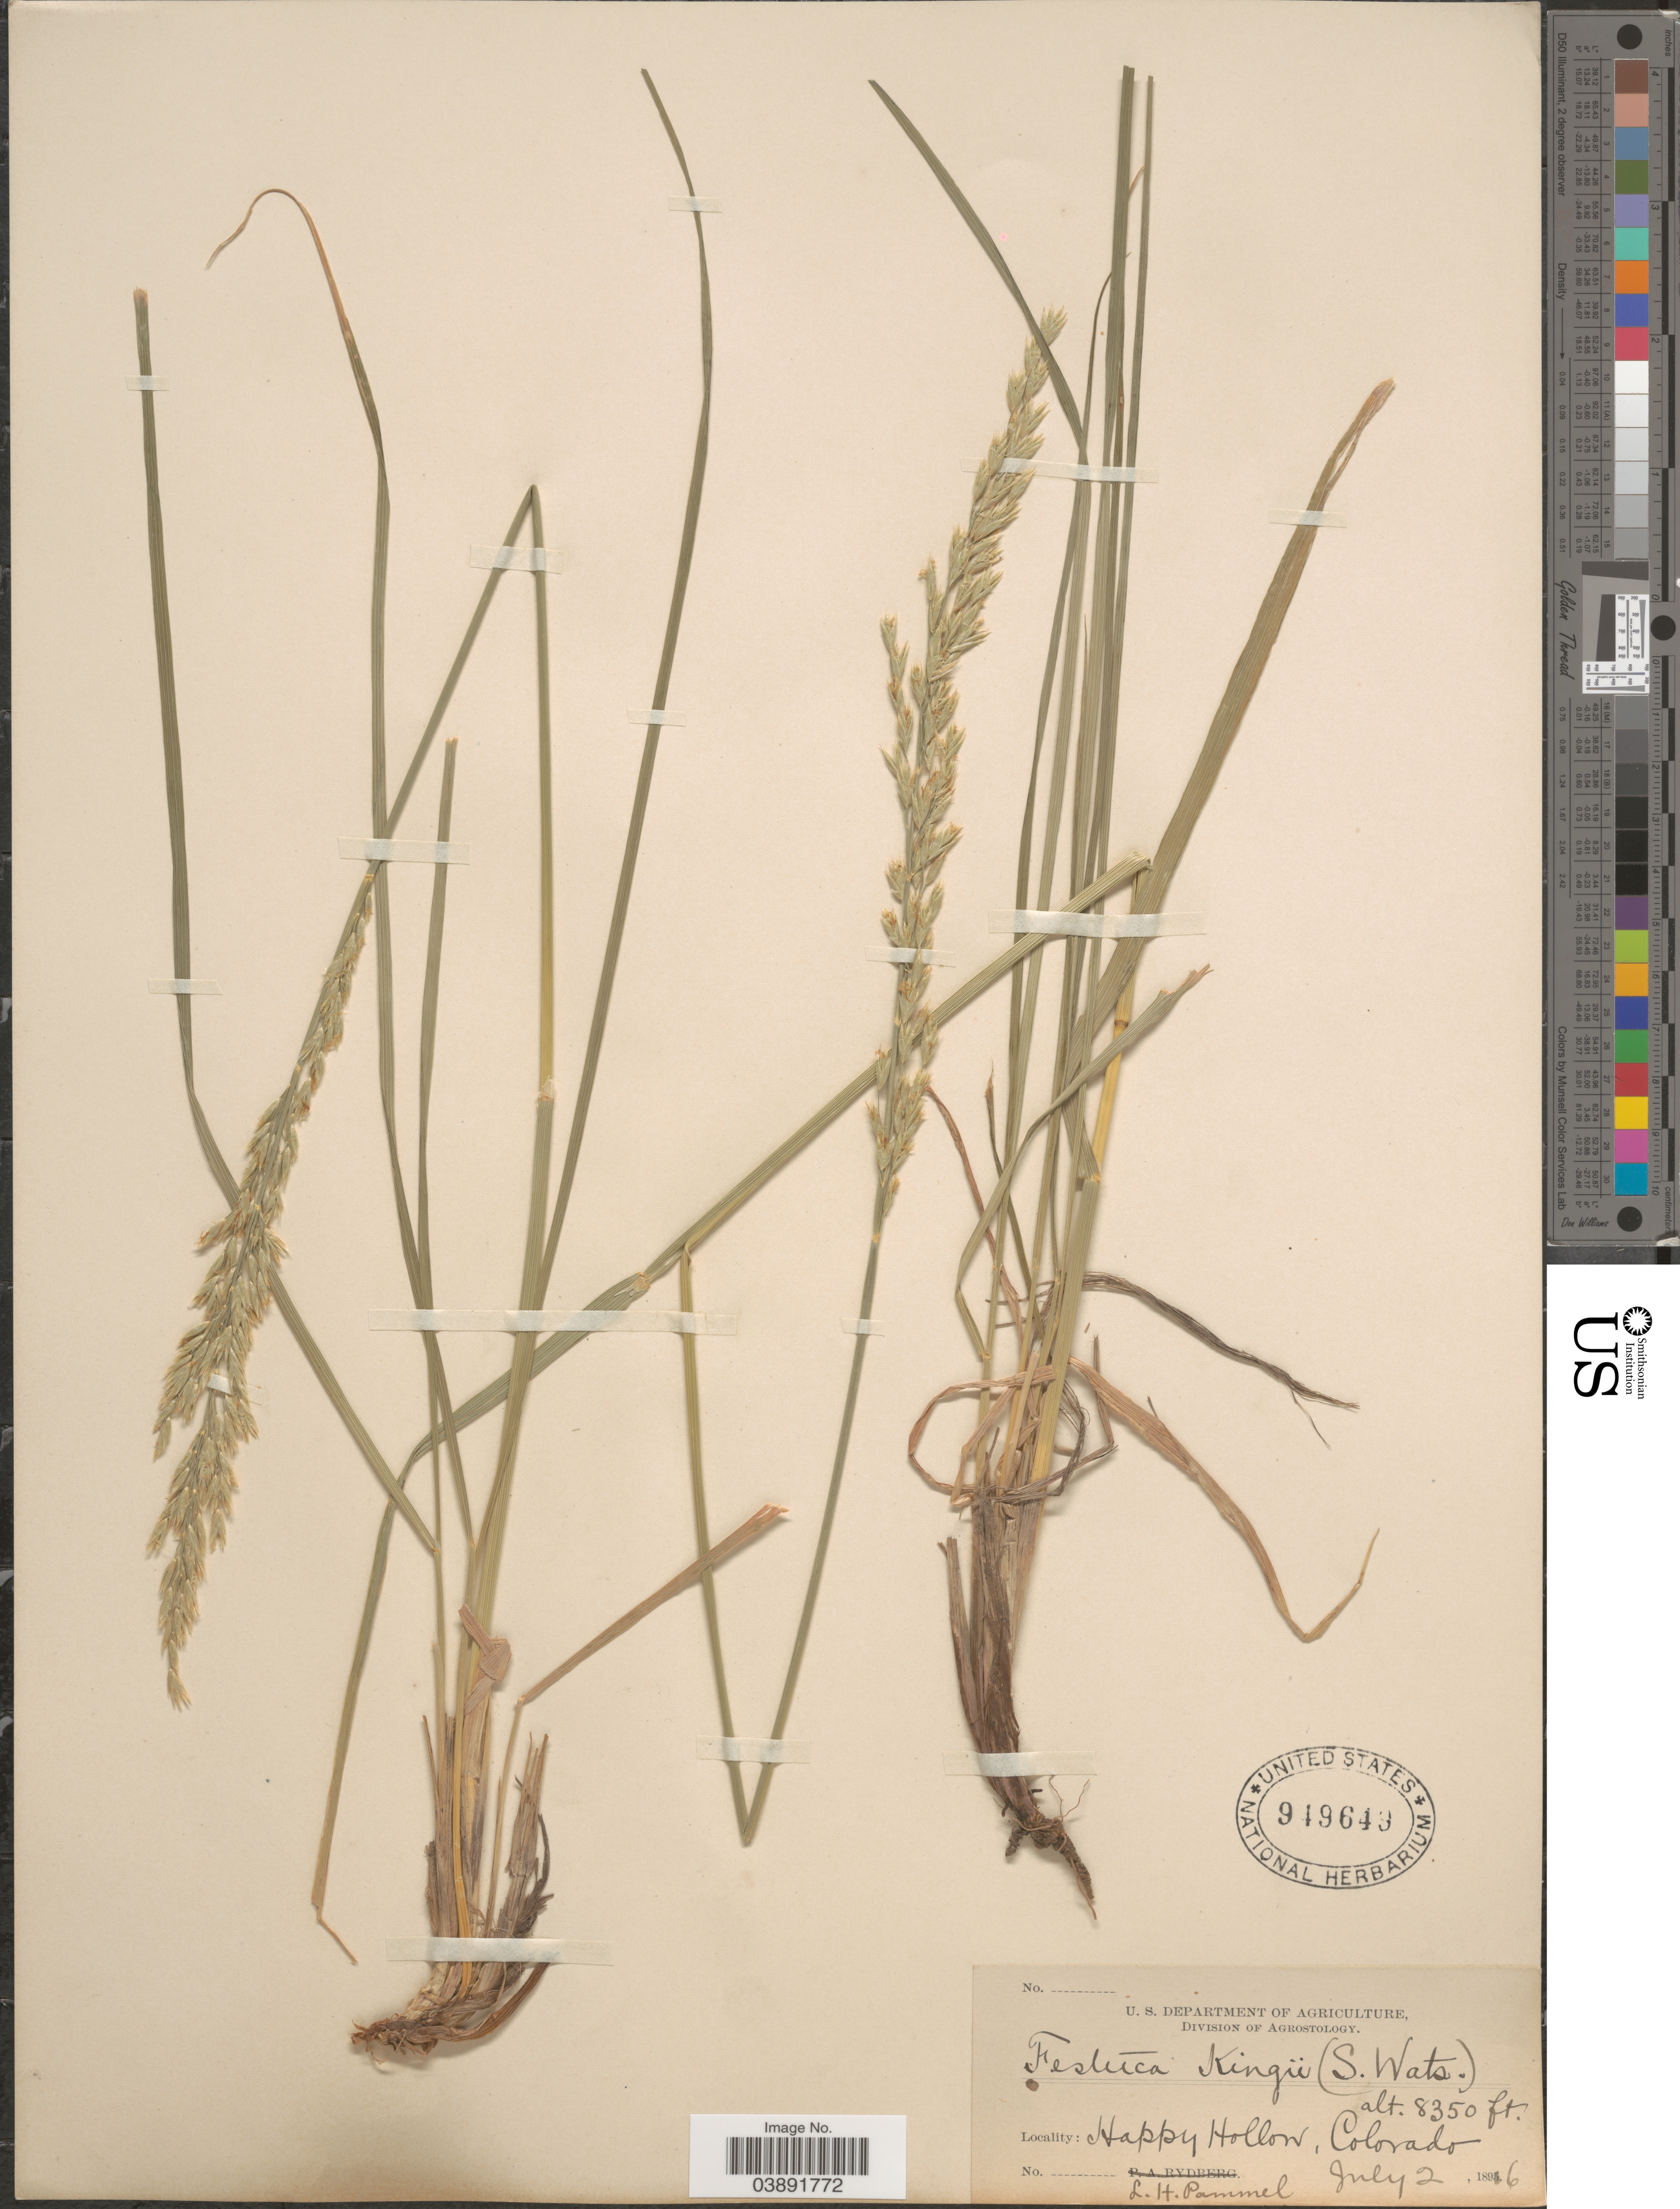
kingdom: Plantae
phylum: Tracheophyta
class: Liliopsida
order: Poales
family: Poaceae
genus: Hesperochloa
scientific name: Hesperochloa kingii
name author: (S. Watson) Rydb.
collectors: L. Pammel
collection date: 1896-07-02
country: United States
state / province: Colorado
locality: Happy Hollow.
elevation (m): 2545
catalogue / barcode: US 949649